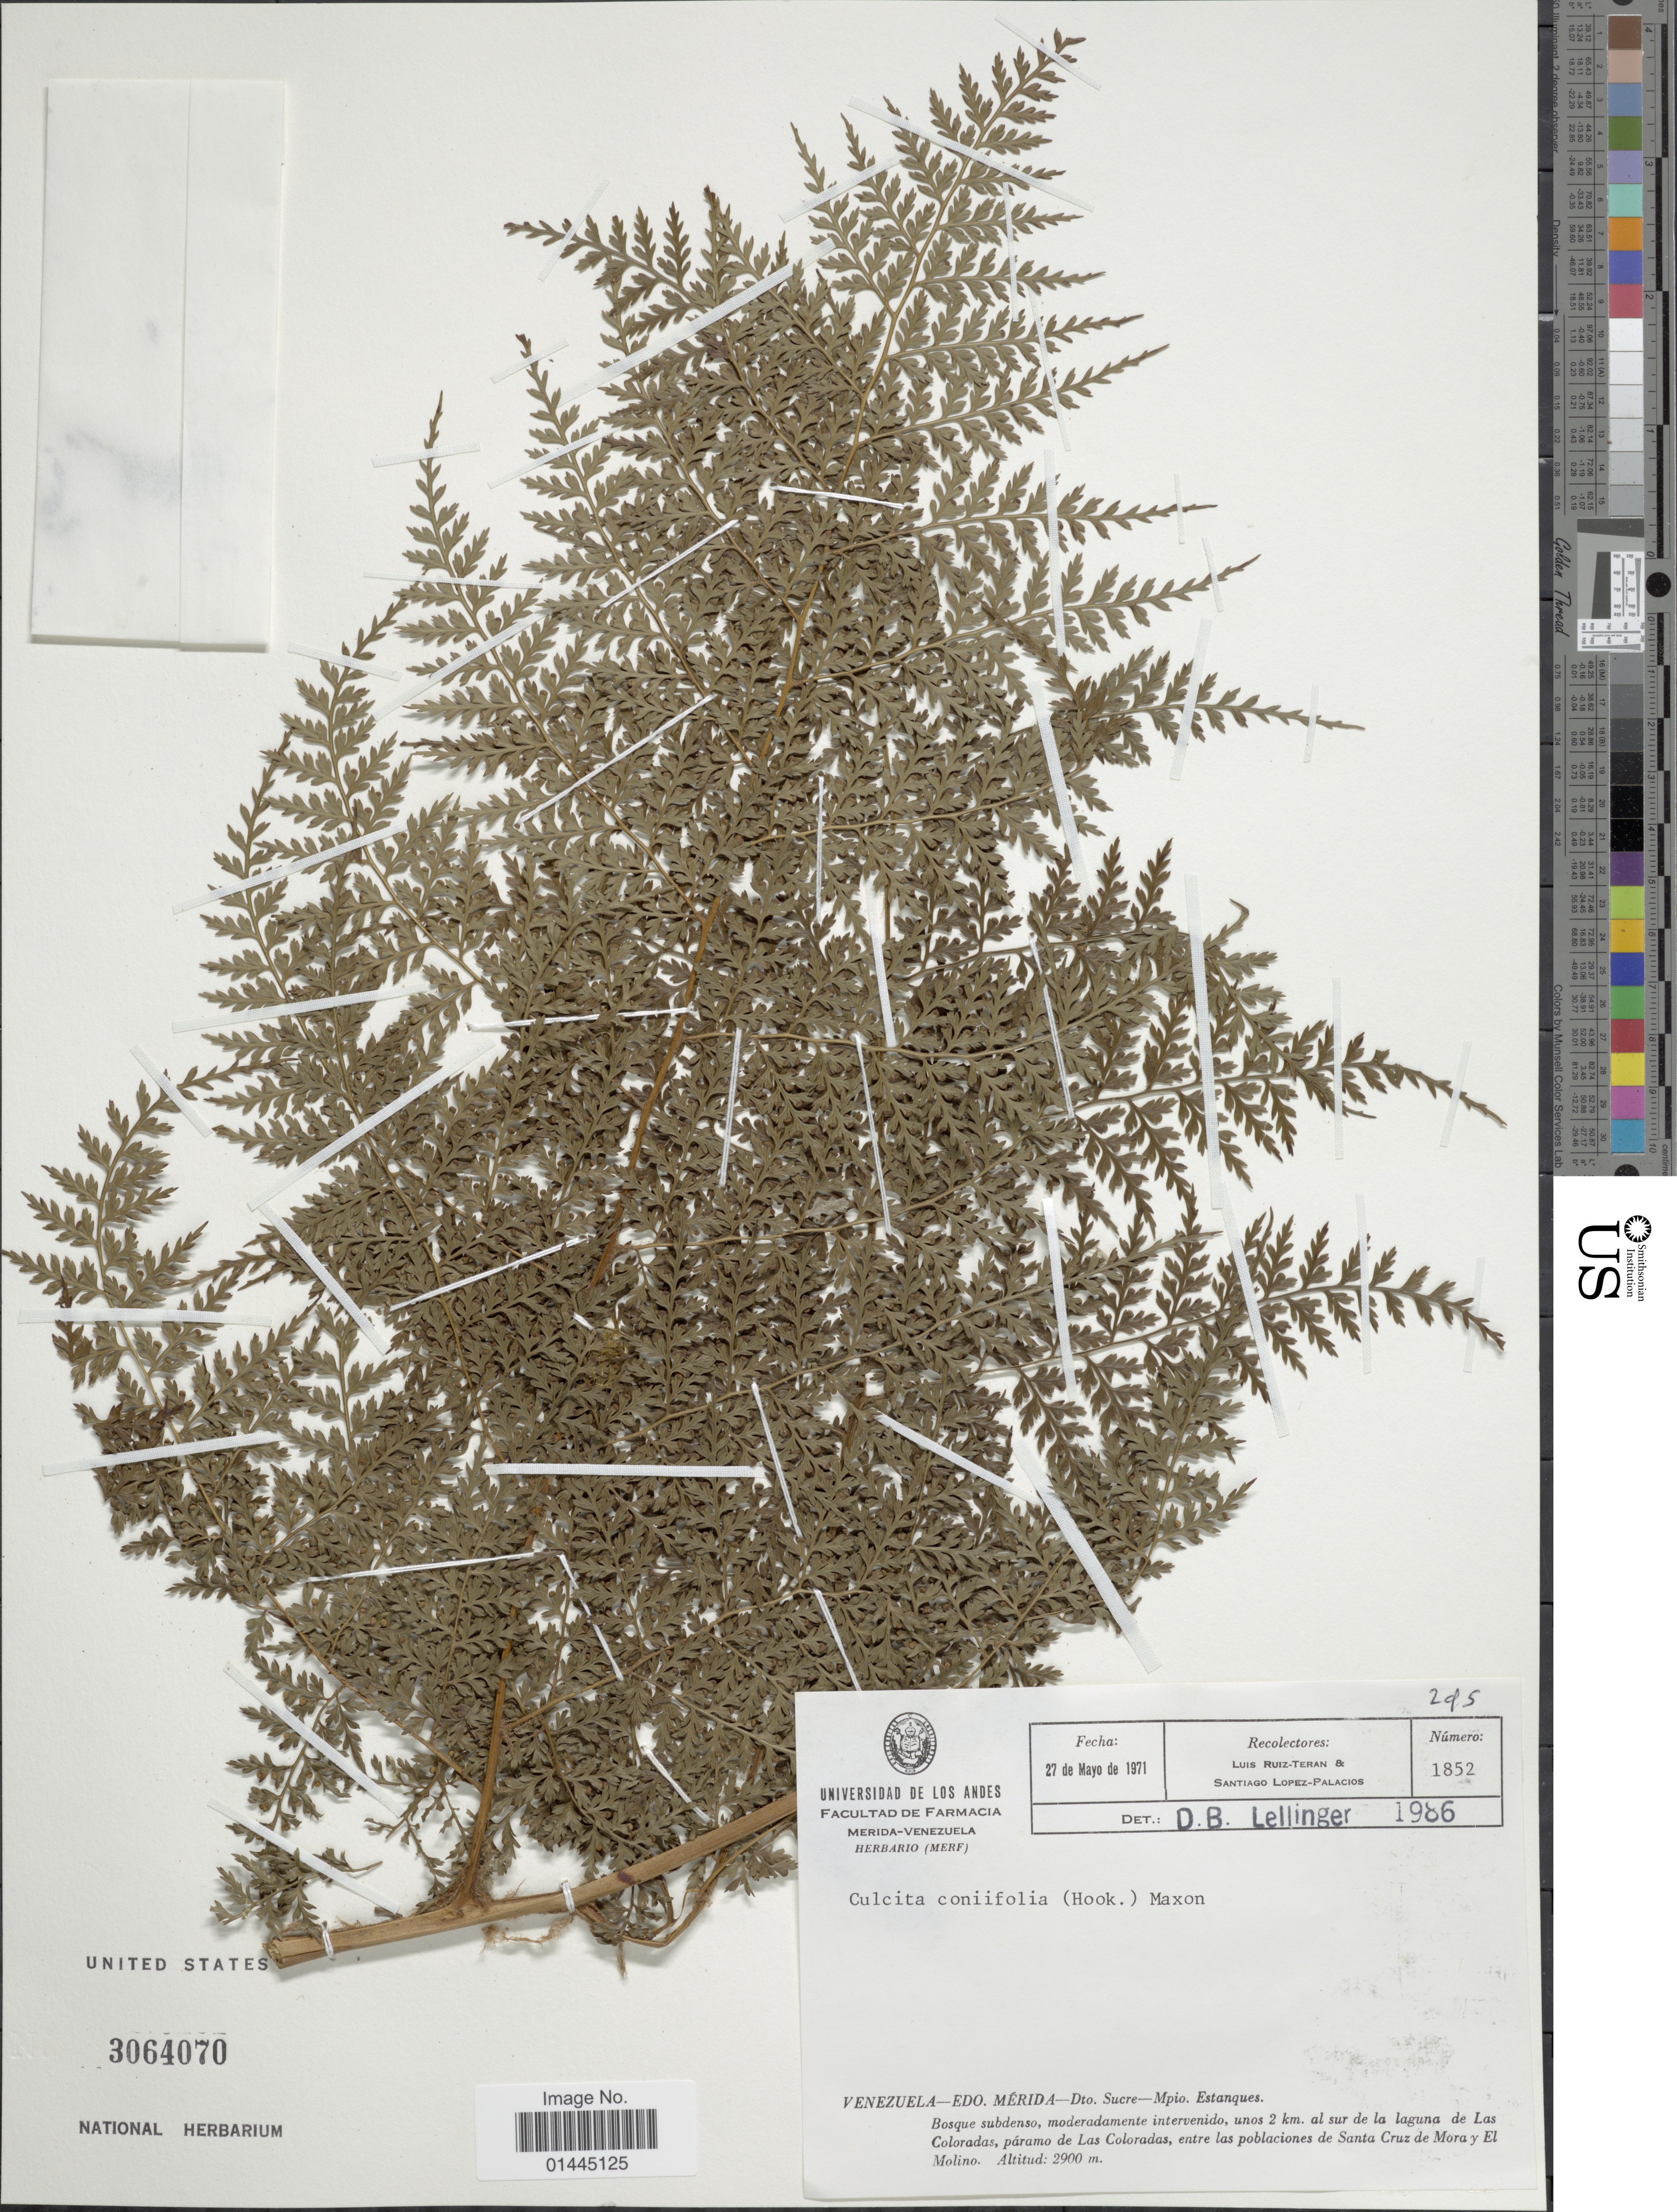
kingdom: Plantae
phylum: Tracheophyta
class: Polypodiopsida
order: Cyatheales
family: Culcitaceae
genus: Culcita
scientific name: Culcita coniifolia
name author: (Hook.) Maxon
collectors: L. E. Ruíz-Terán & S. López-Palacios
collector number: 1852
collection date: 1971-05-27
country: Venezuela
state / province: Mérida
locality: Dto. Sucre-Mpio. Estanques, unos 2 km. al sur de la laguna de Las Coloradas, paramo de Las Colorados, entre las poblaciones de Sanrta Cruz de Mora y El Molino.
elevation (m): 2900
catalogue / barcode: US 3064070